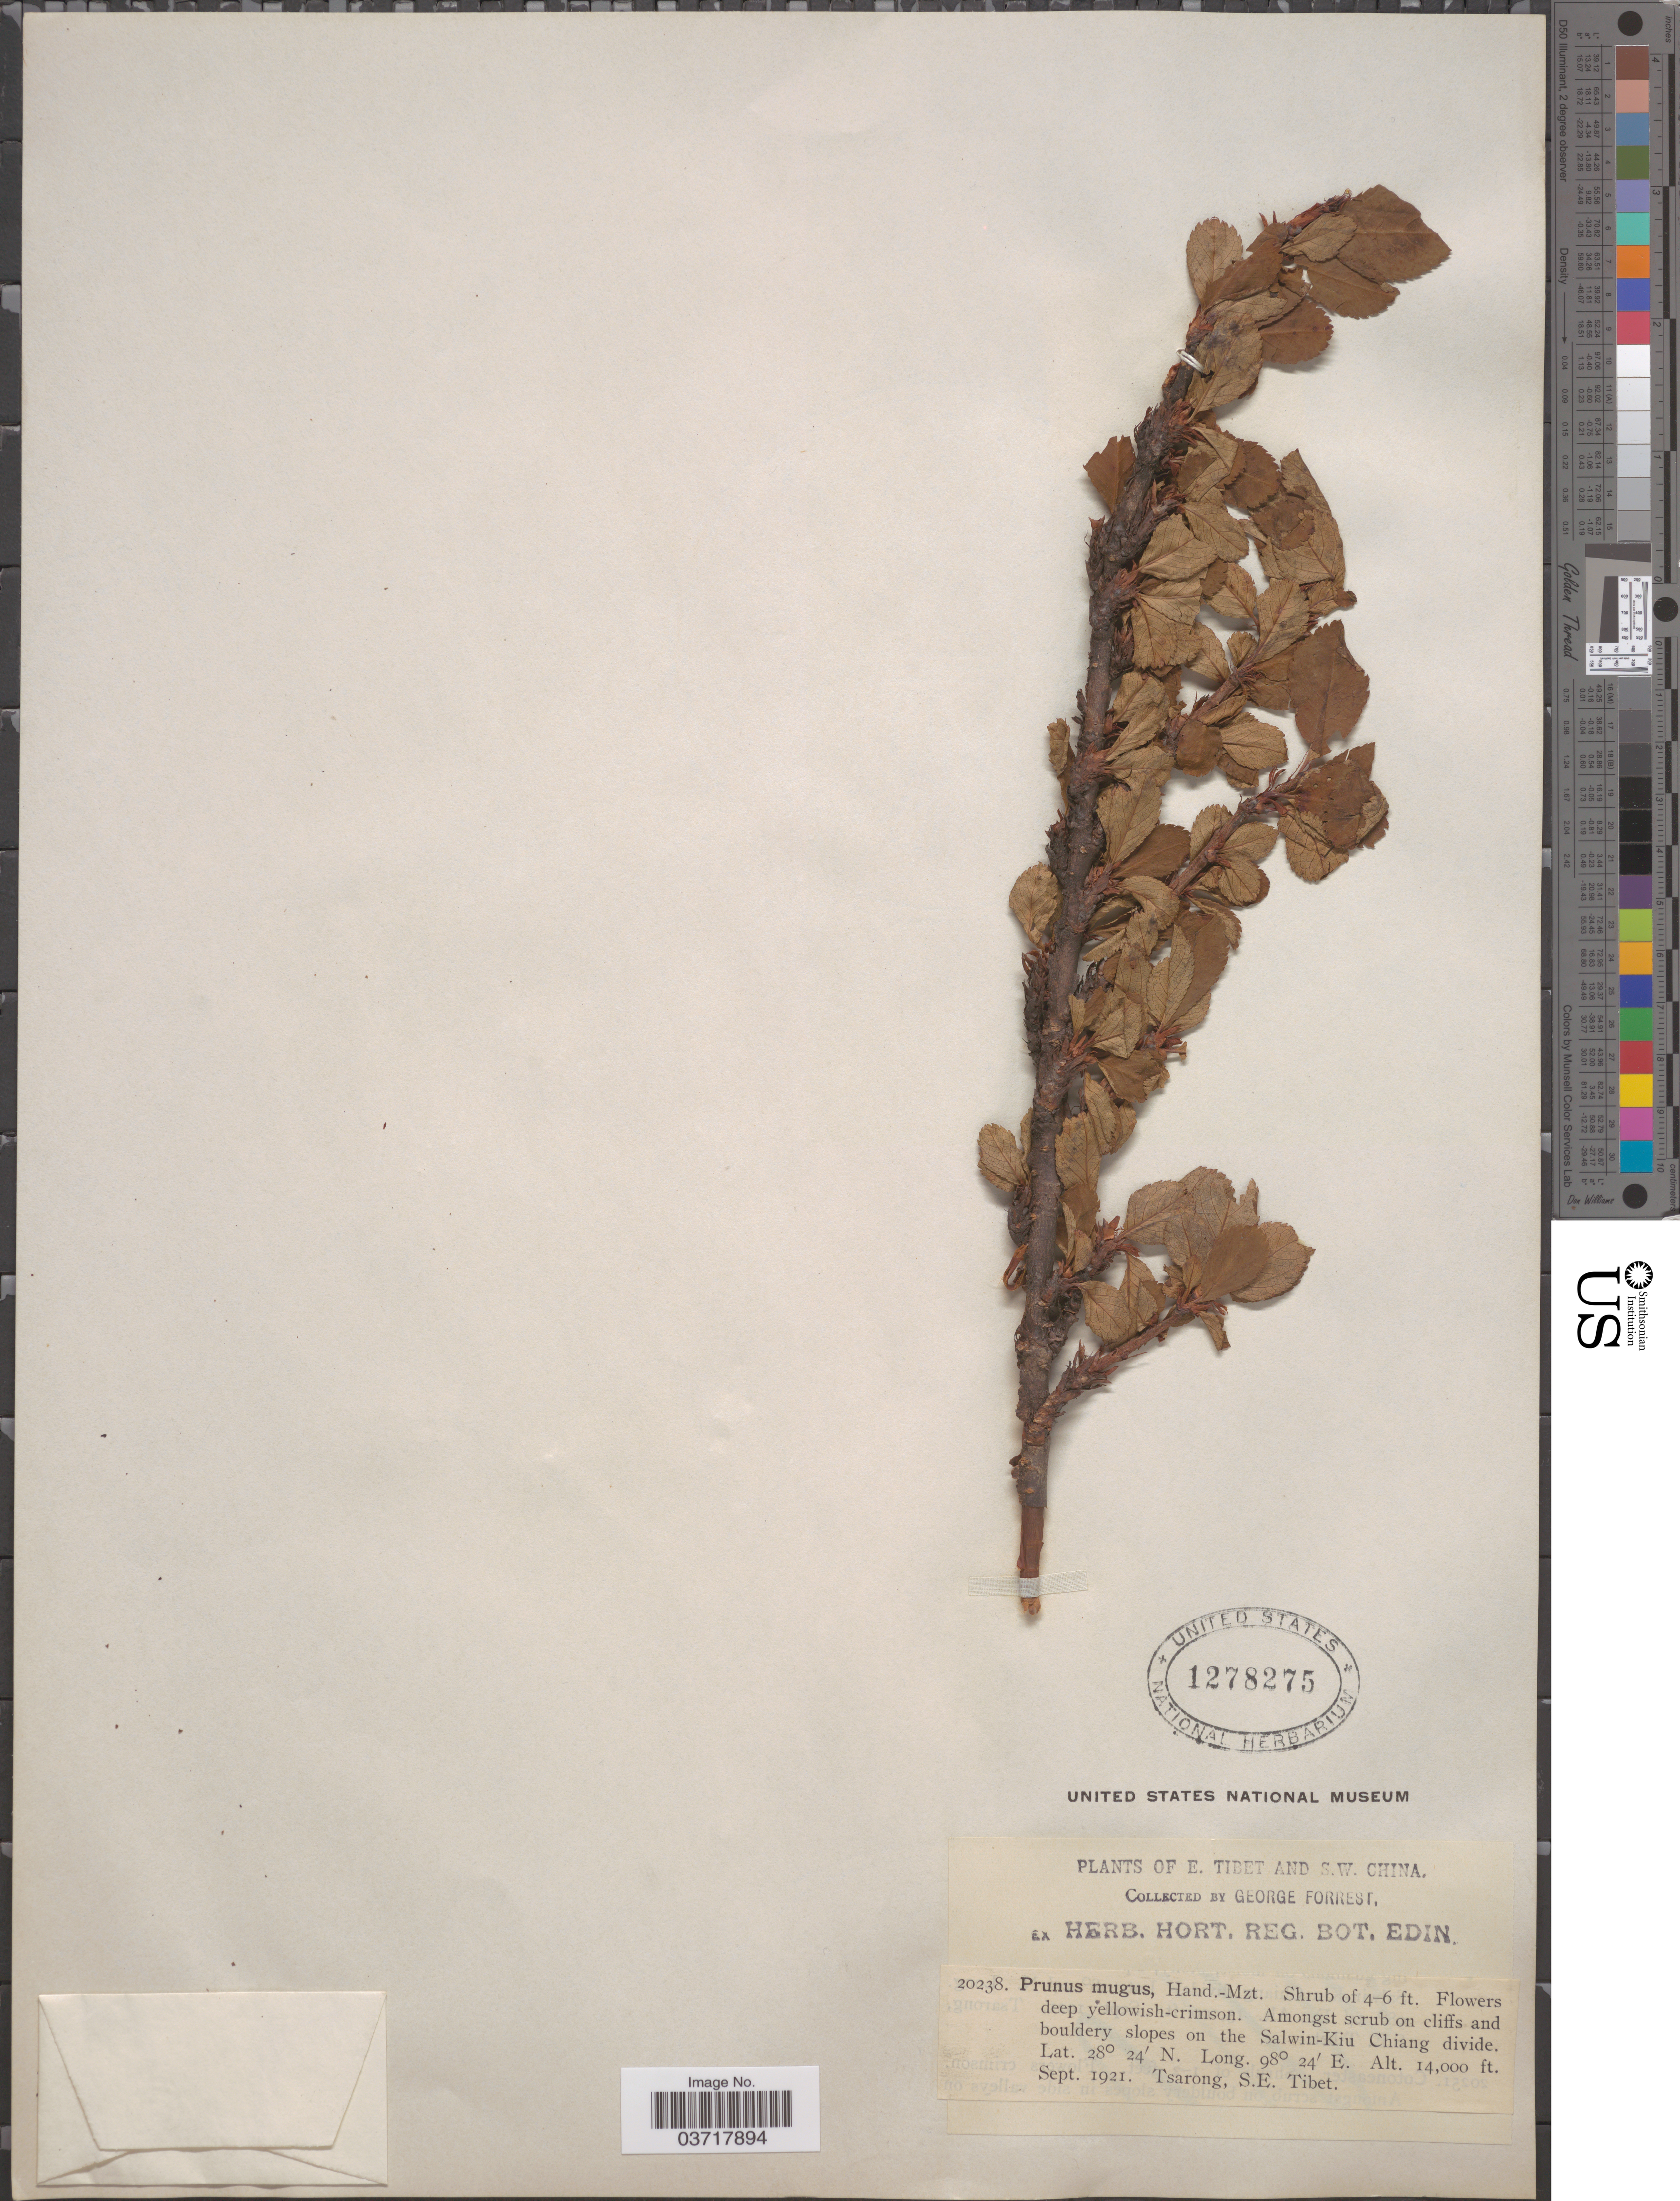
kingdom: Plantae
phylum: Tracheophyta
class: Magnoliopsida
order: Rosales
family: Rosaceae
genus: Prunus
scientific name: Prunus mugus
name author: Hand.-Mazz.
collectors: G. Forrest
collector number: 20238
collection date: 1921-09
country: China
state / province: Xizang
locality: S.W. China. On the Salwin-Kiu Chiang divide, Tsarong, S.E. Tibet.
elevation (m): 4267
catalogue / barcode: US 1278275